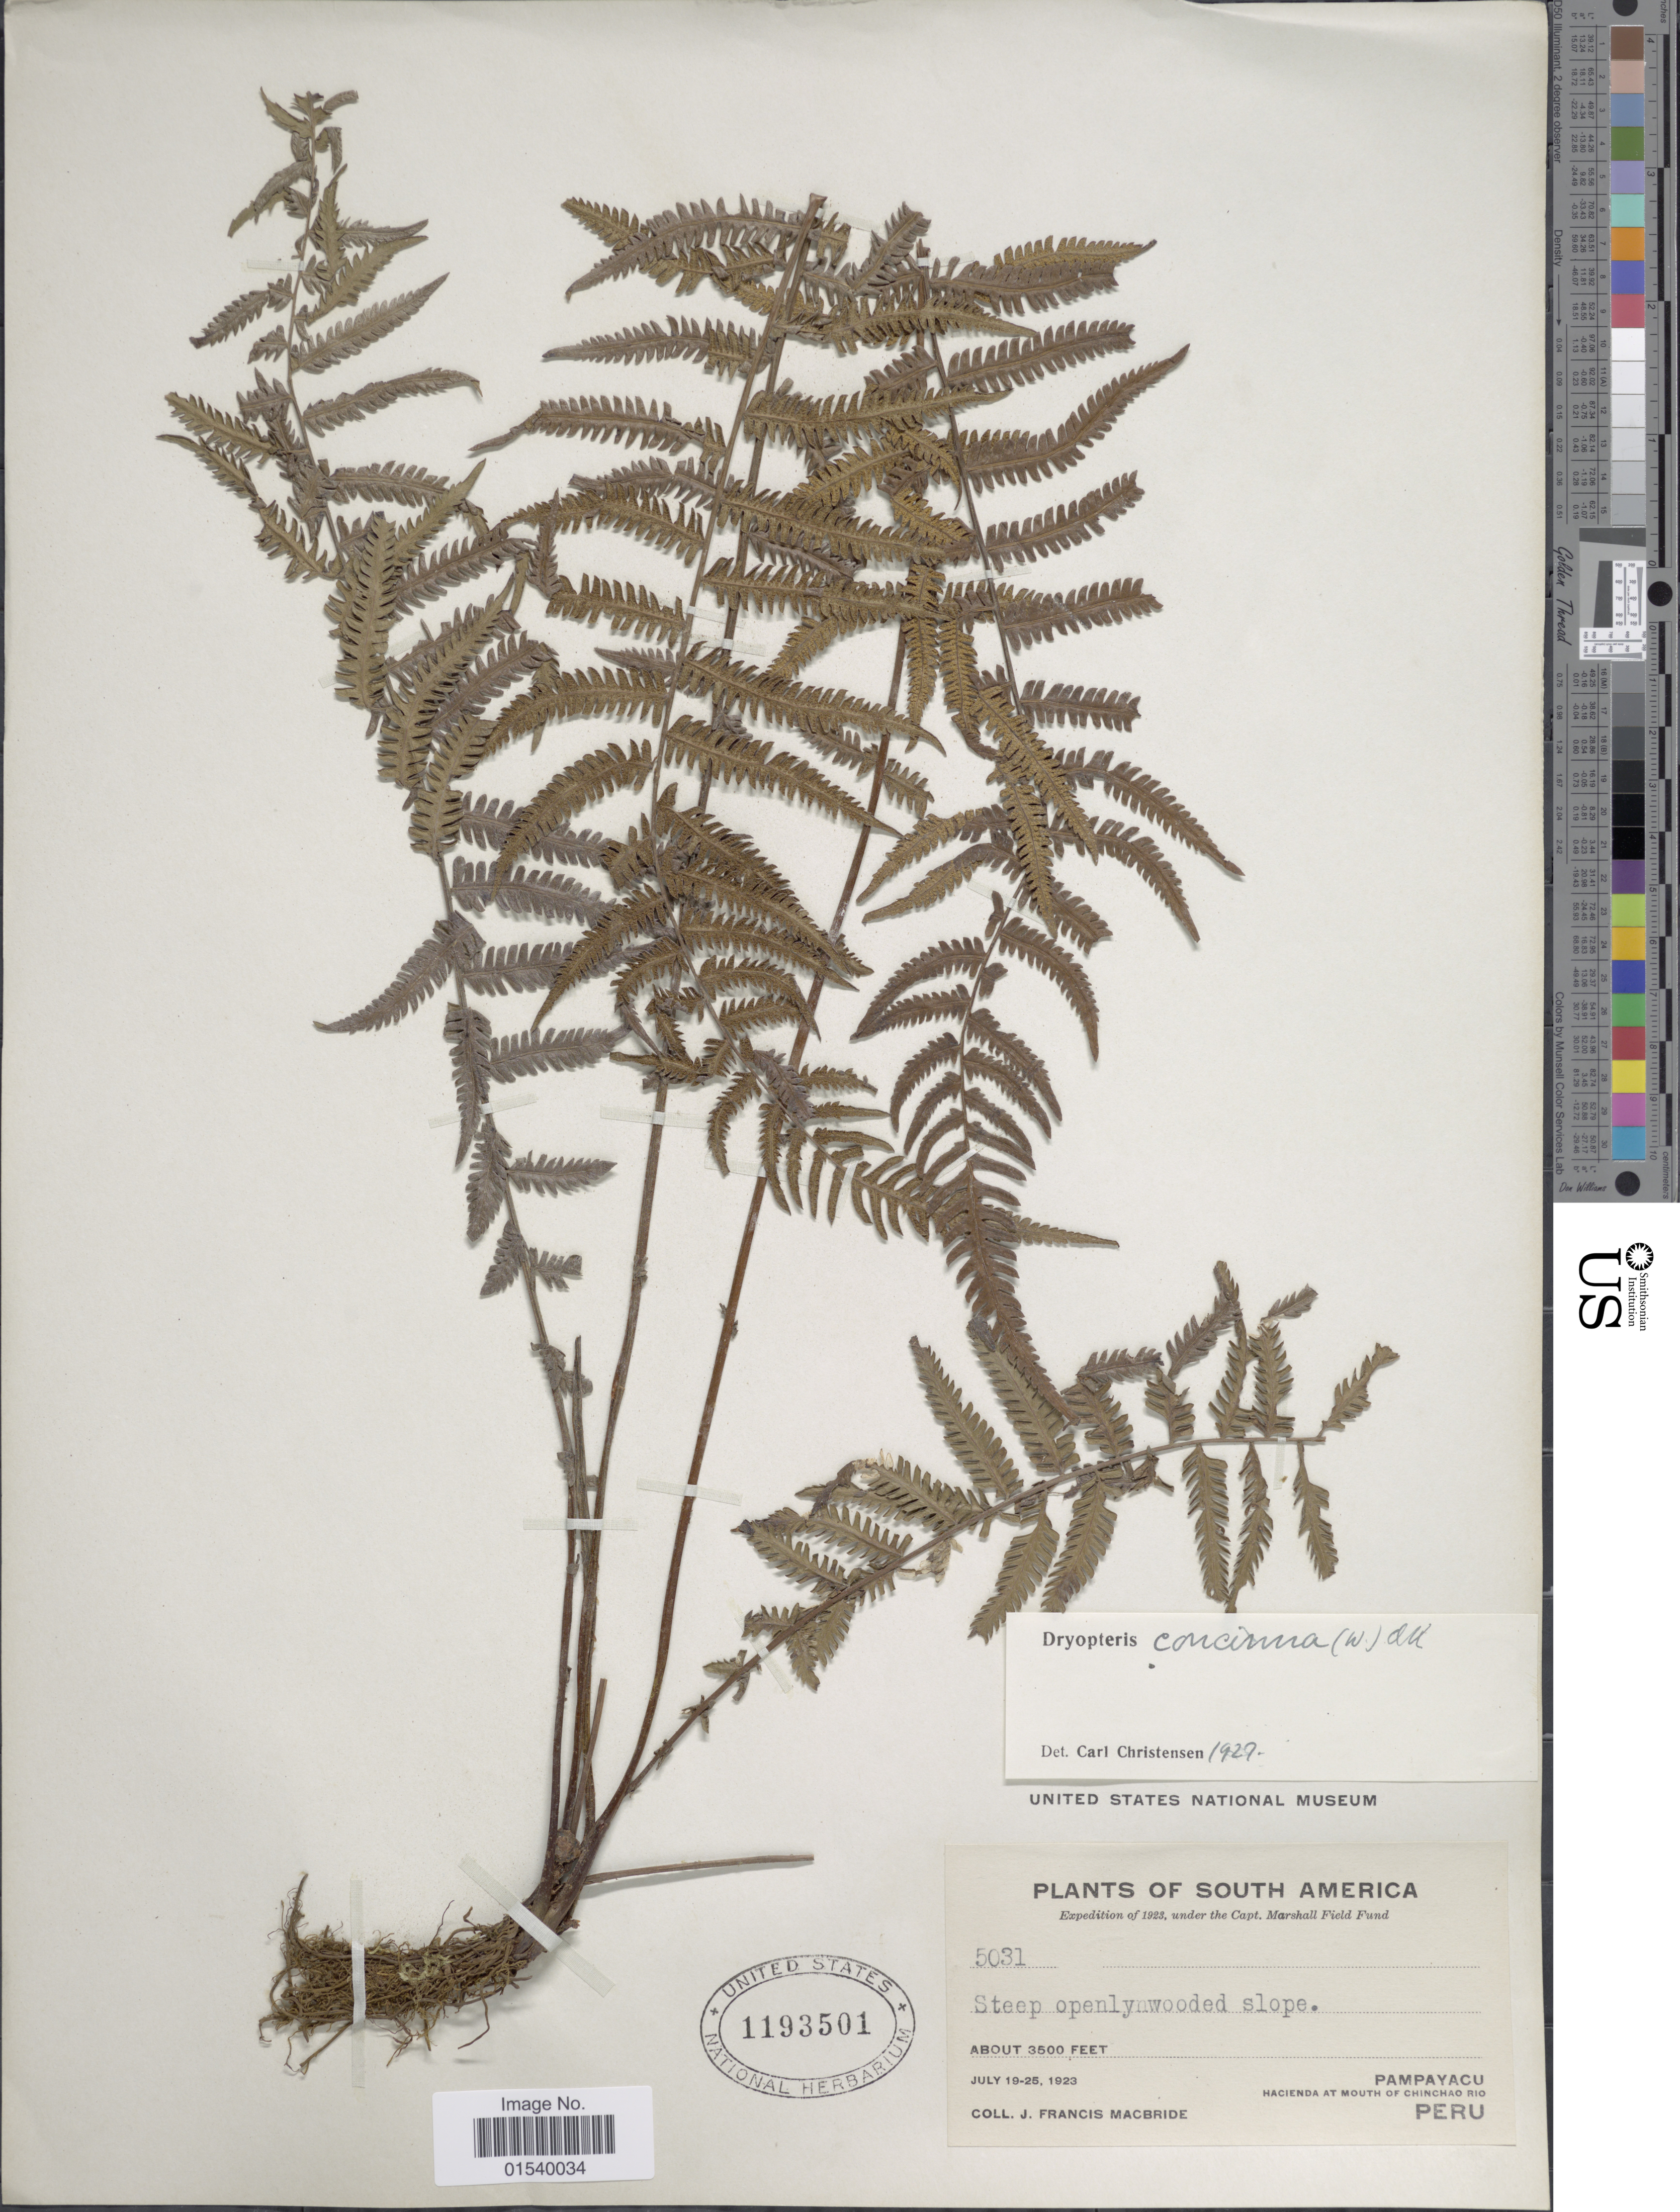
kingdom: Plantae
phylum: Tracheophyta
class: Polypodiopsida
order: Polypodiales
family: Thelypteridaceae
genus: Amauropelta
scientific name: Amauropelta concinna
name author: (Willd.) Pic. Serm.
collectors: J. F. Macbride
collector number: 5031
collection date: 1923-07-19/1923-07-25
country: Peru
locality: Pampayacu, Hacienda at mouth of Chinchao Rio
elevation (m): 1067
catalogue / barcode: US 1193501